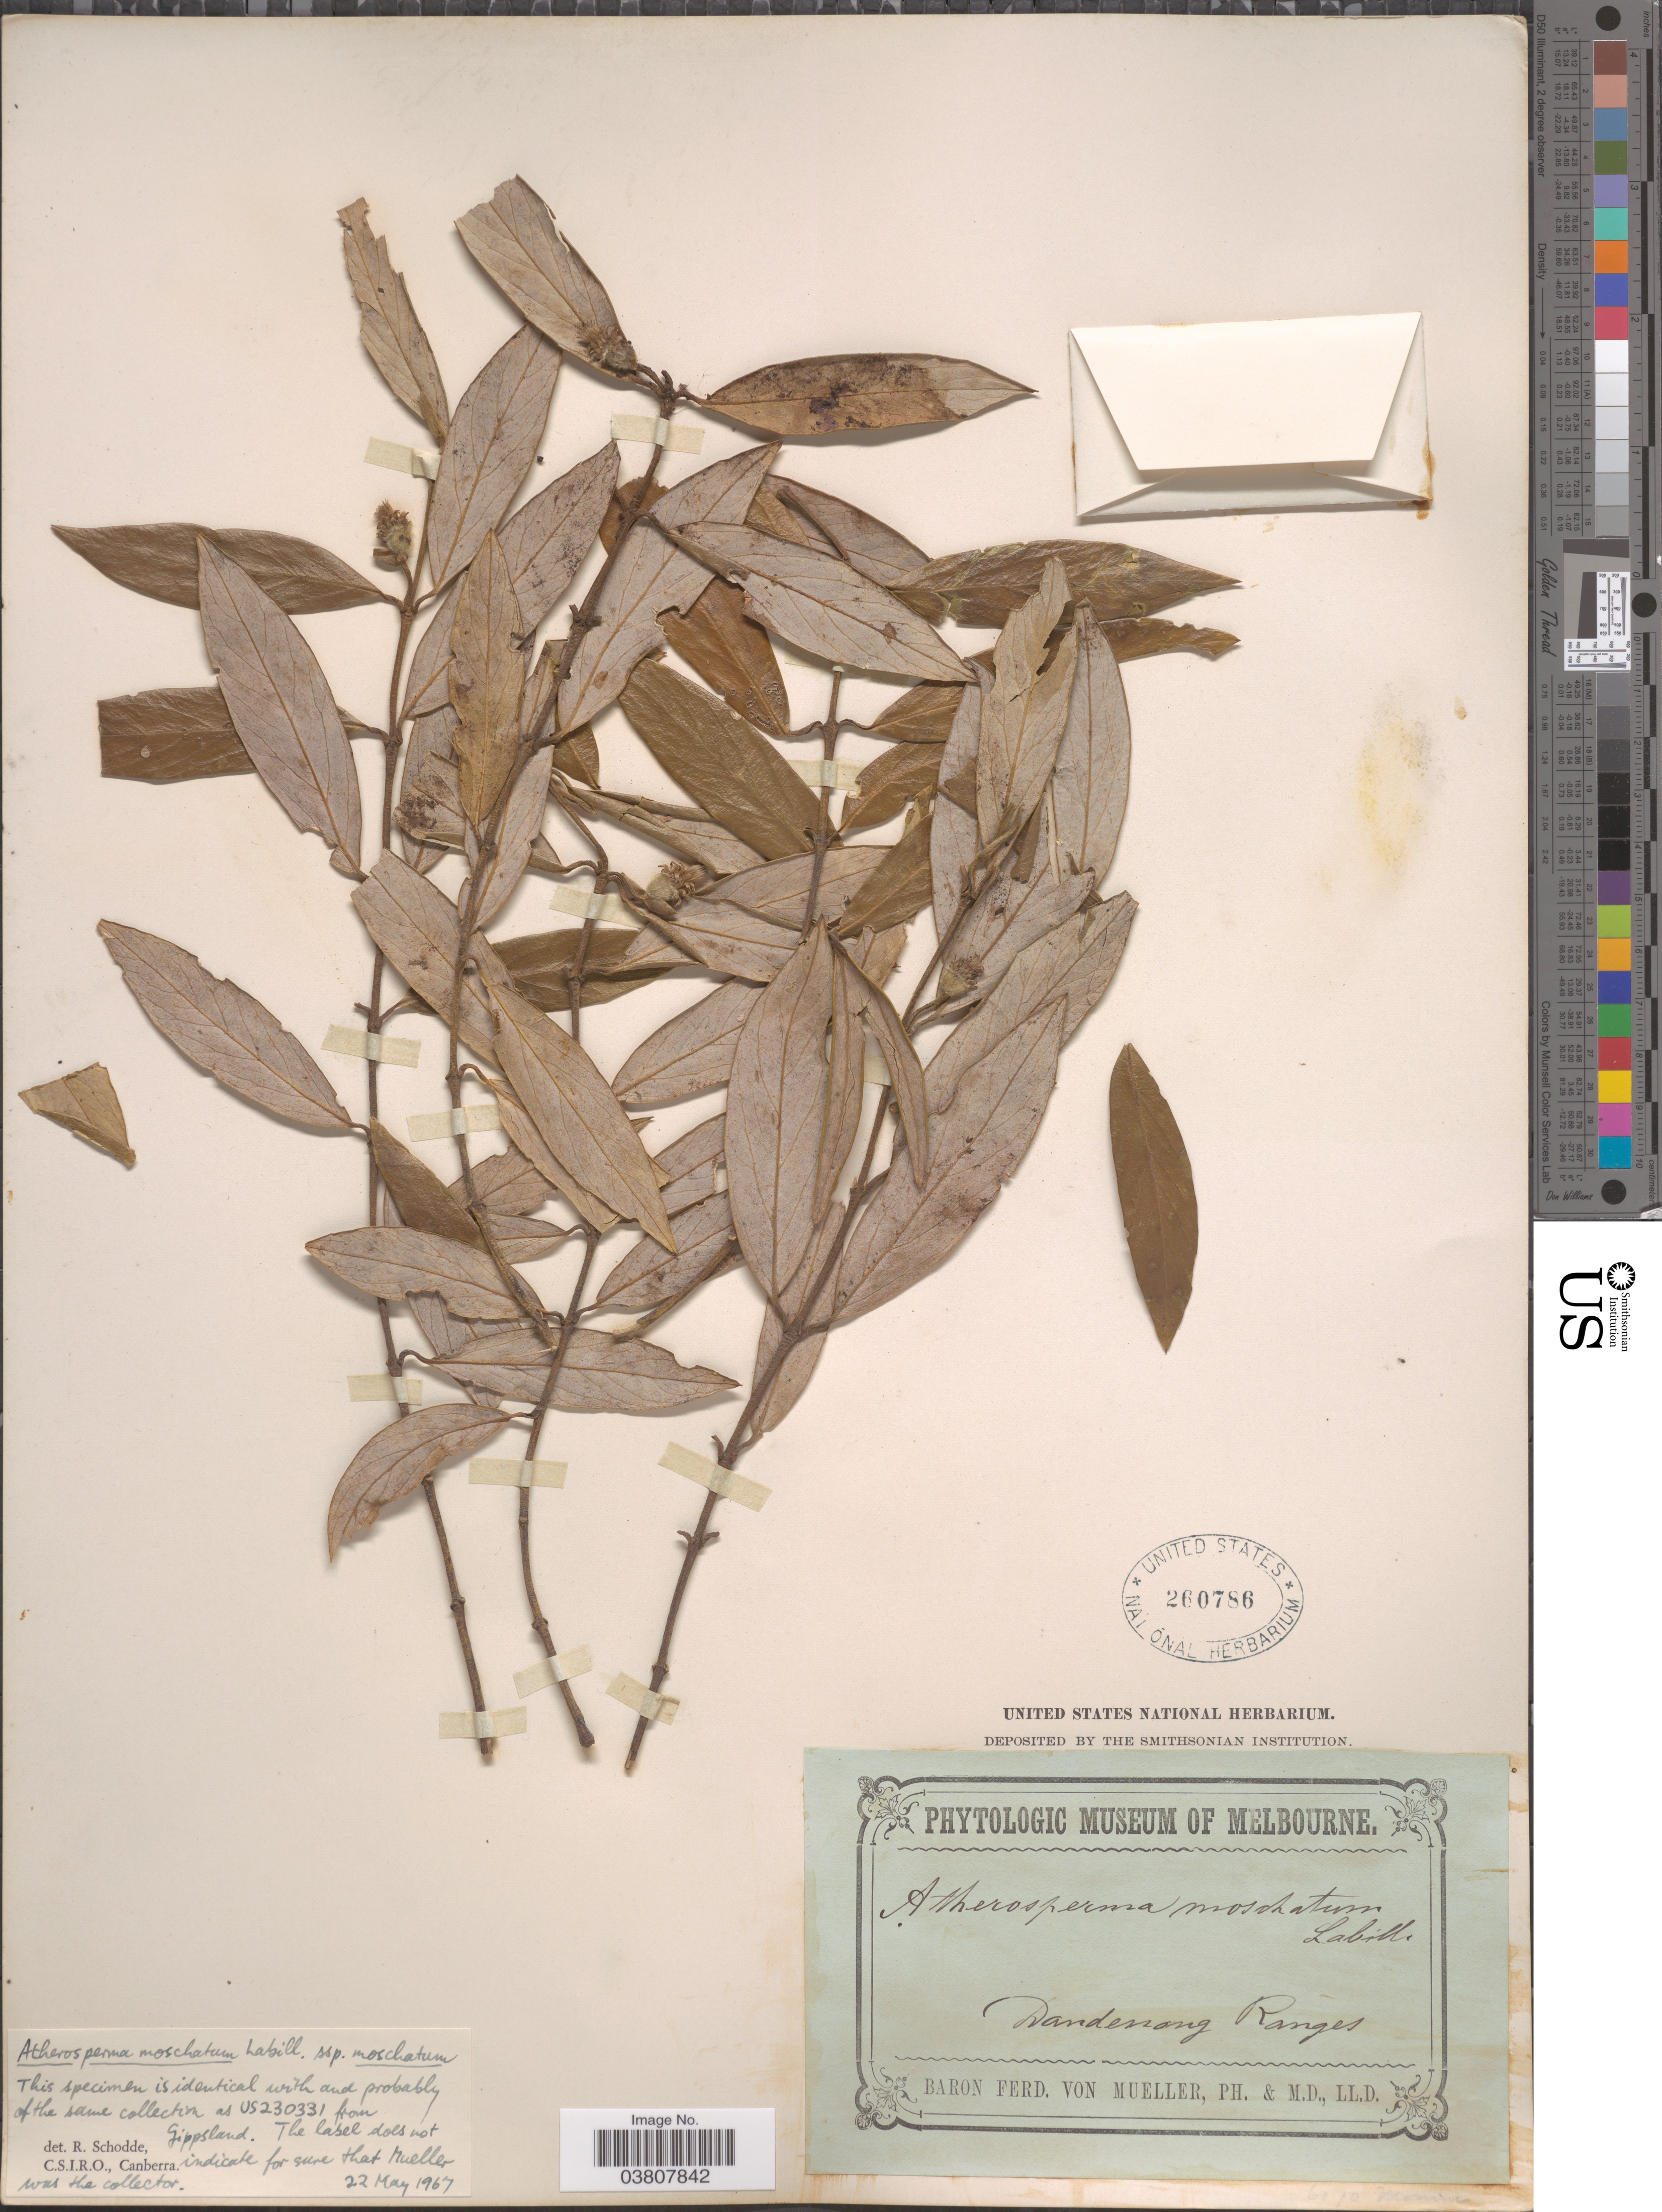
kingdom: Plantae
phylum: Tracheophyta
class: Magnoliopsida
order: Laurales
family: Atherospermataceae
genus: Atherosperma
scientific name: Atherosperma moschatum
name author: Labill.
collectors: F. von Mueller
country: Australia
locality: Dandenong Ranges.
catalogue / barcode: US 260786